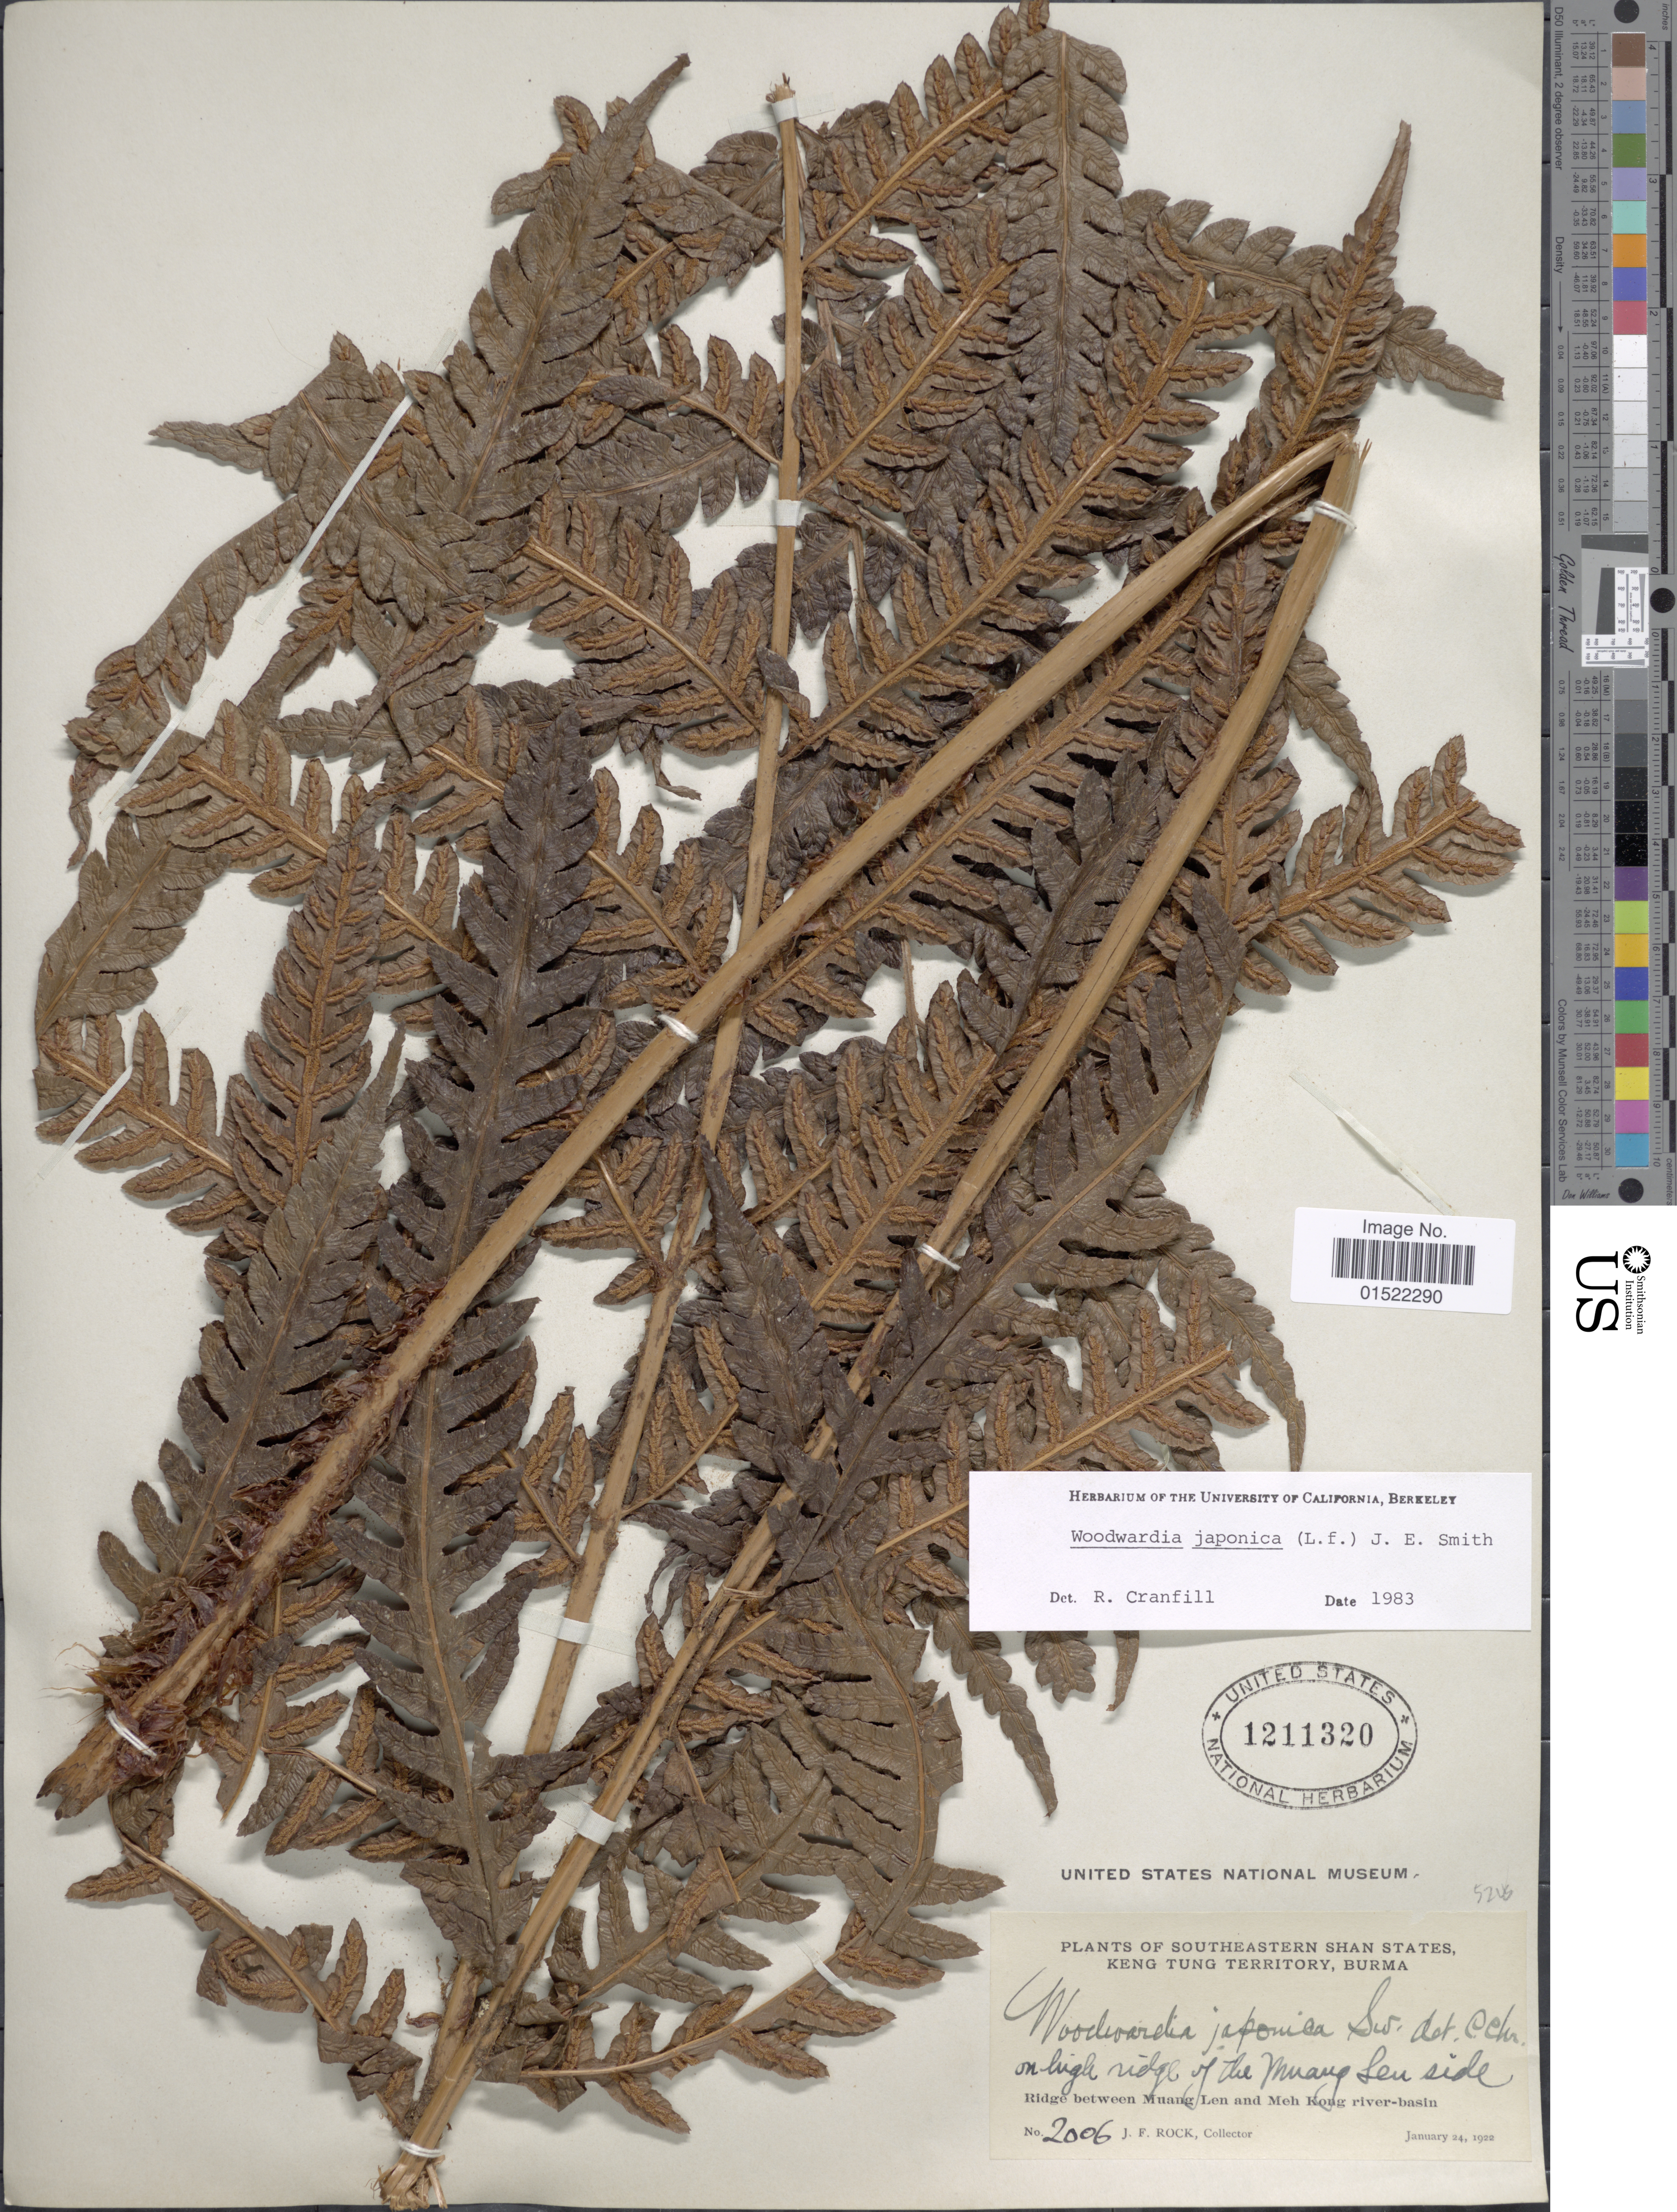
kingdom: Plantae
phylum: Tracheophyta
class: Polypodiopsida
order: Polypodiales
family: Blechnaceae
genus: Woodwardia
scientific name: Woodwardia japonica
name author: (L. f.) Sm.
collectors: J. Rock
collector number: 2006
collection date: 1922-01-24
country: Myanmar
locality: Southeastern Shan States, keng Tung Territory, Burma, on high ridge of the Muang Len side, ridge between Muang Len and Meh Kong river-basin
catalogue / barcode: US 1211320